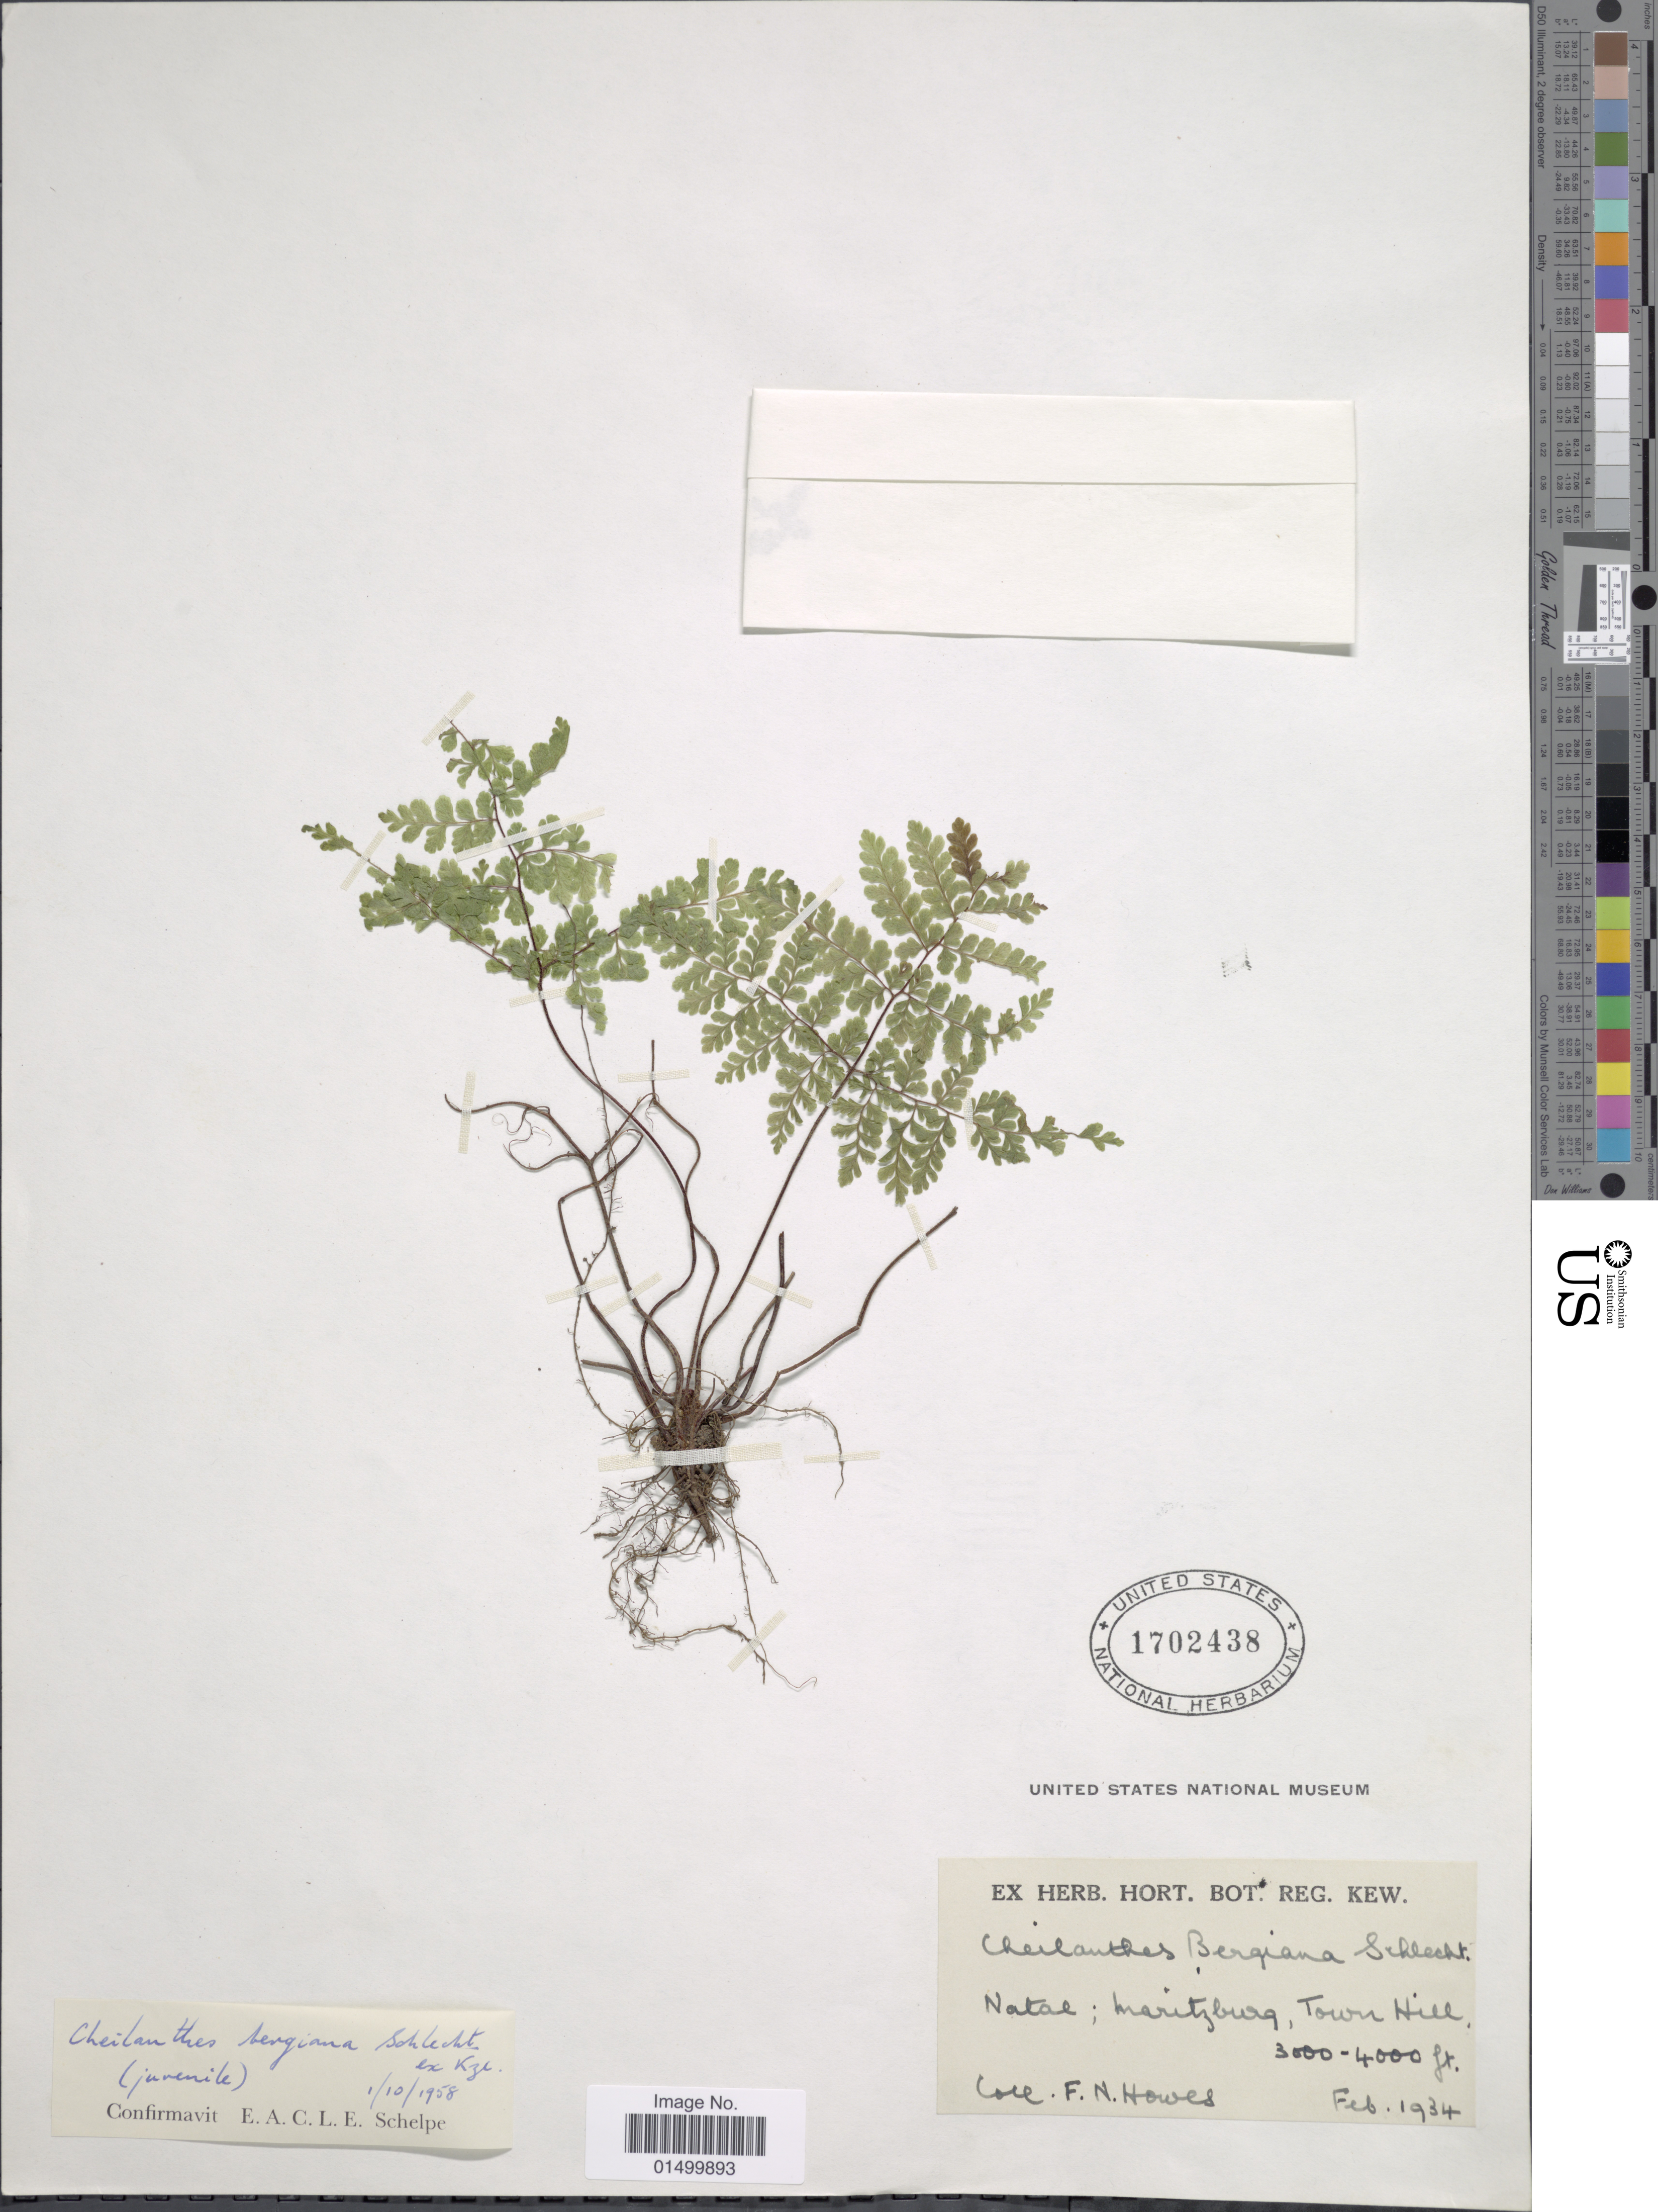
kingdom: Plantae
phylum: Tracheophyta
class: Polypodiopsida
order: Polypodiales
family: Pteridaceae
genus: Cheilanthes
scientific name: Cheilanthes bergiana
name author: Schltdl.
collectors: F. Howes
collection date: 1934-02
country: South Africa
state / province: KwaZulu-Natal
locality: Natal; Maritzburg, Town Hill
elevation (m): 914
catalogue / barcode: US 1702438